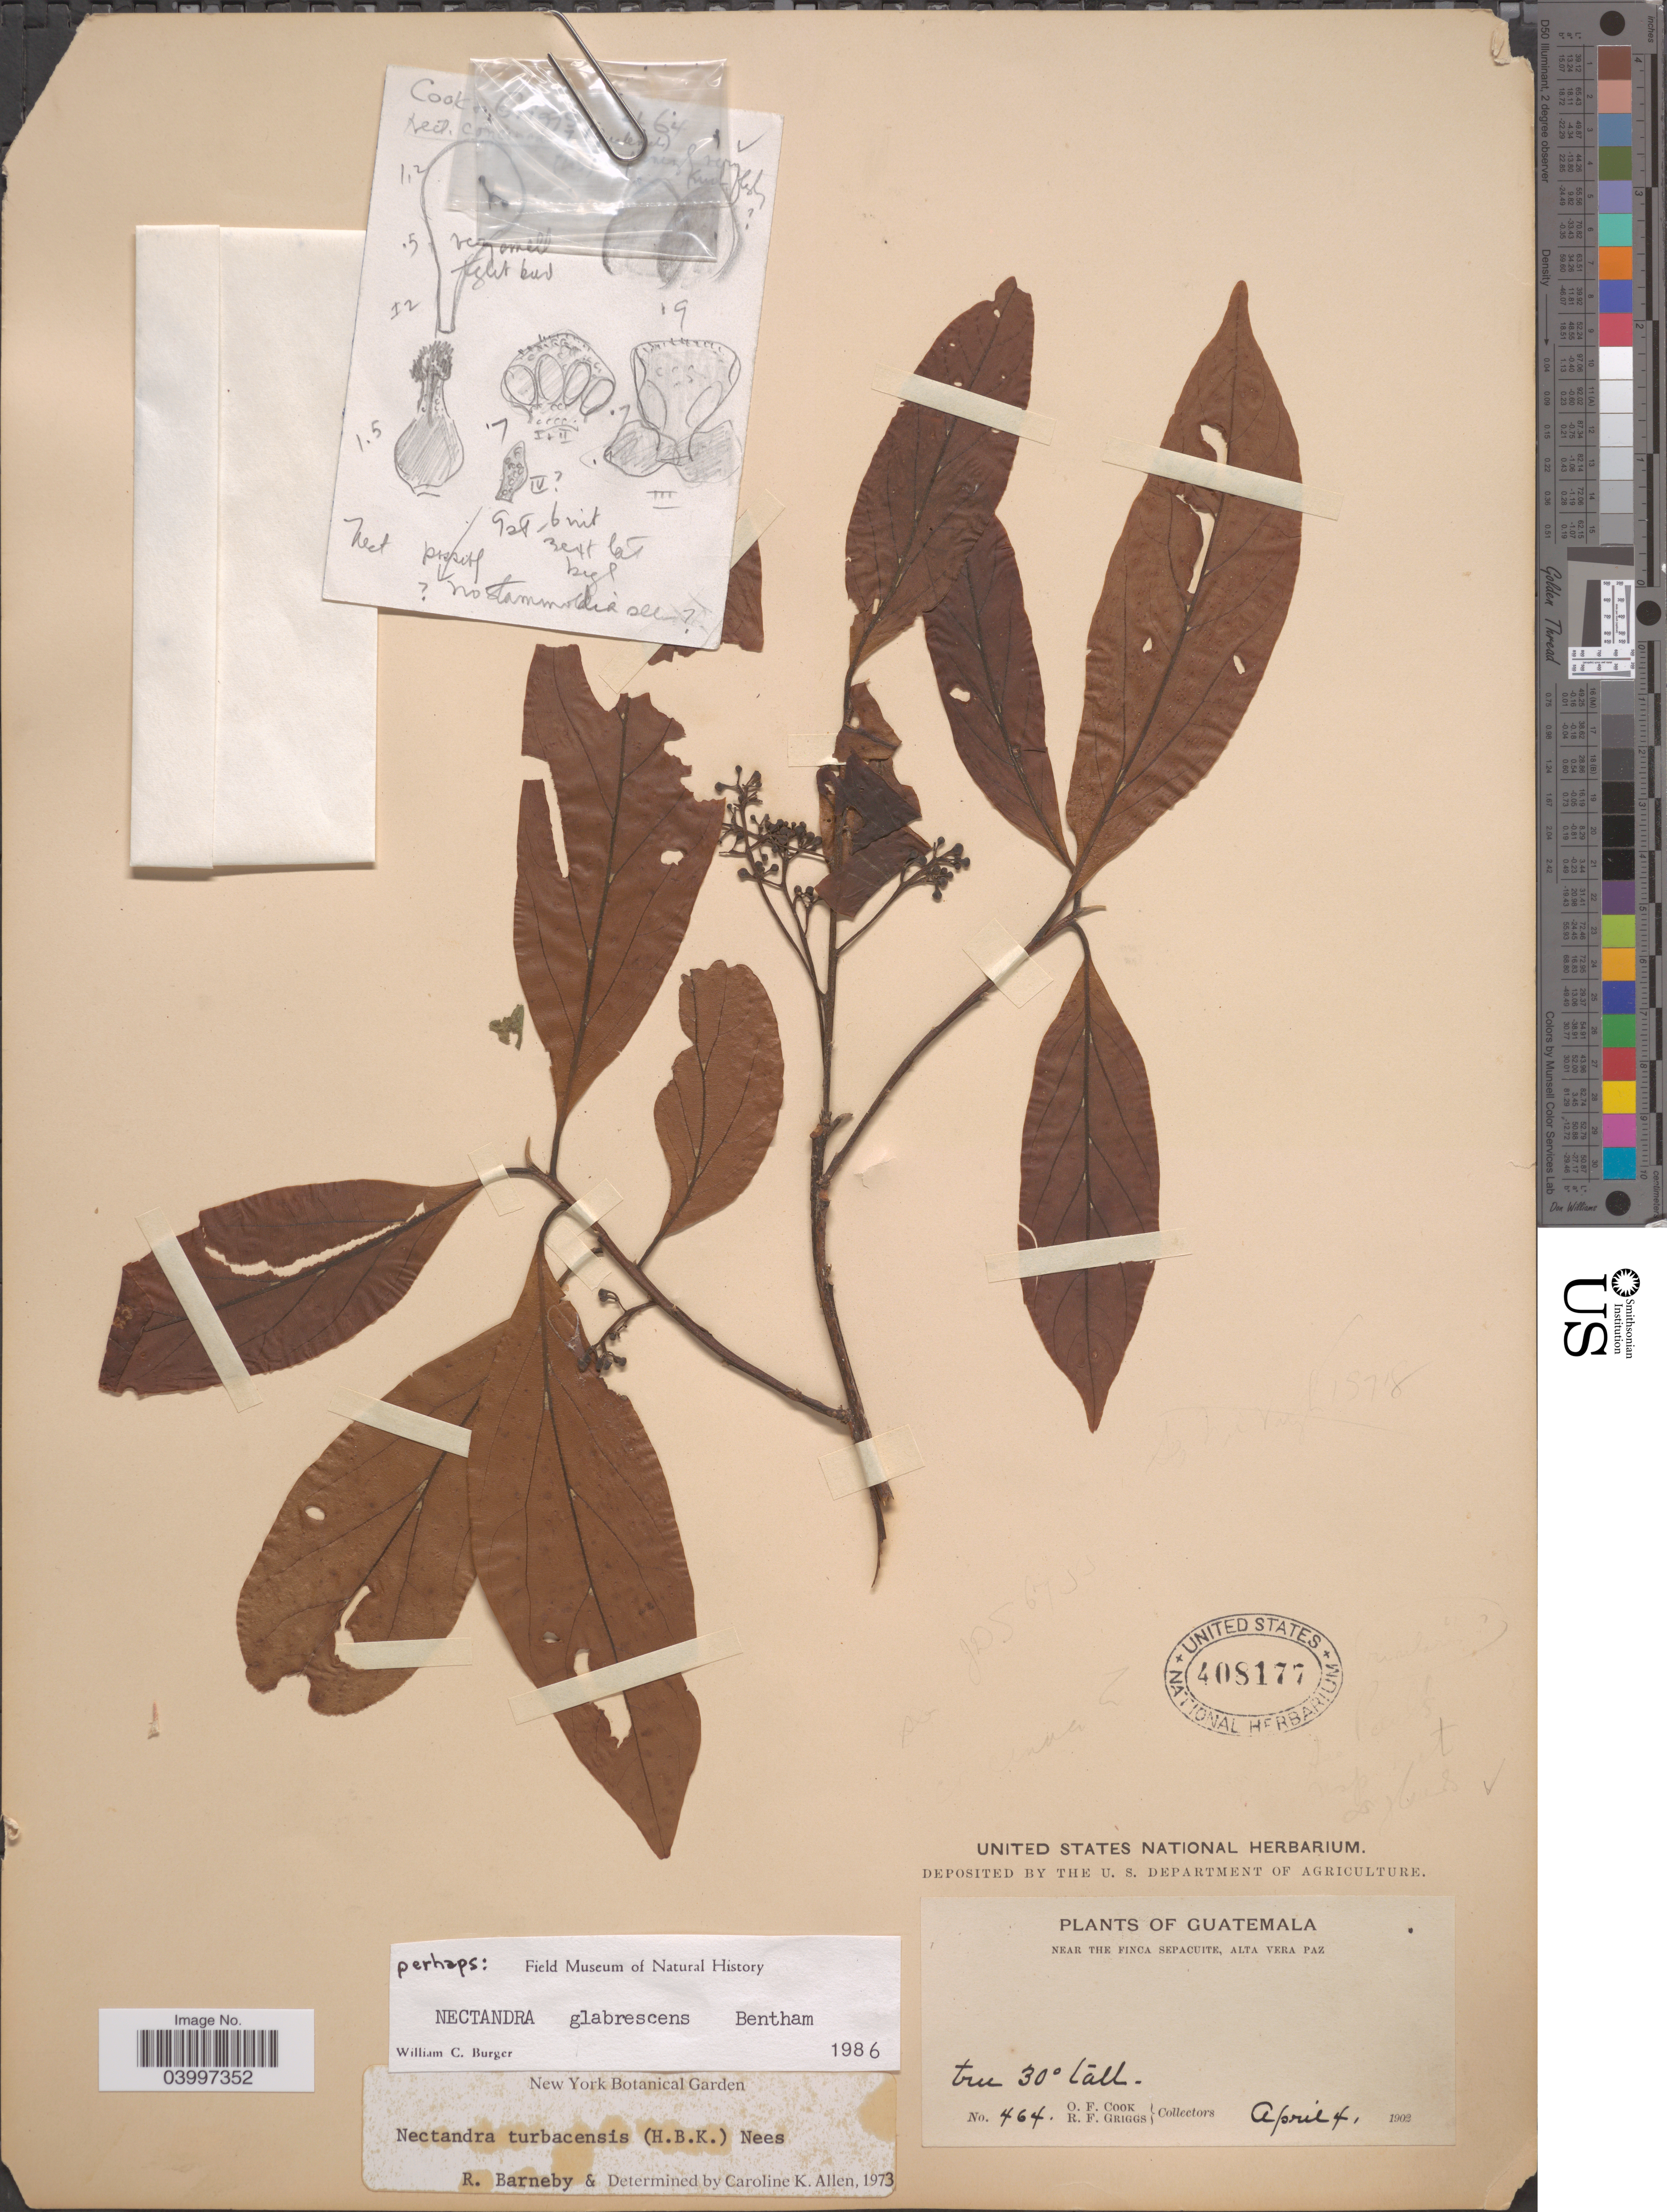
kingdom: Plantae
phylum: Tracheophyta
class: Magnoliopsida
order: Laurales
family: Lauraceae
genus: Nectandra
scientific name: Nectandra hihua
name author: (Ruiz & Pav.) Rohwer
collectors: O. F. Cook & R. F. Griggs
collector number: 464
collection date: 1902-04-04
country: Guatemala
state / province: Alta Verapaz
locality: Near the Finca Sepacuite, Alta Vera Paz.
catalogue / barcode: US 408177